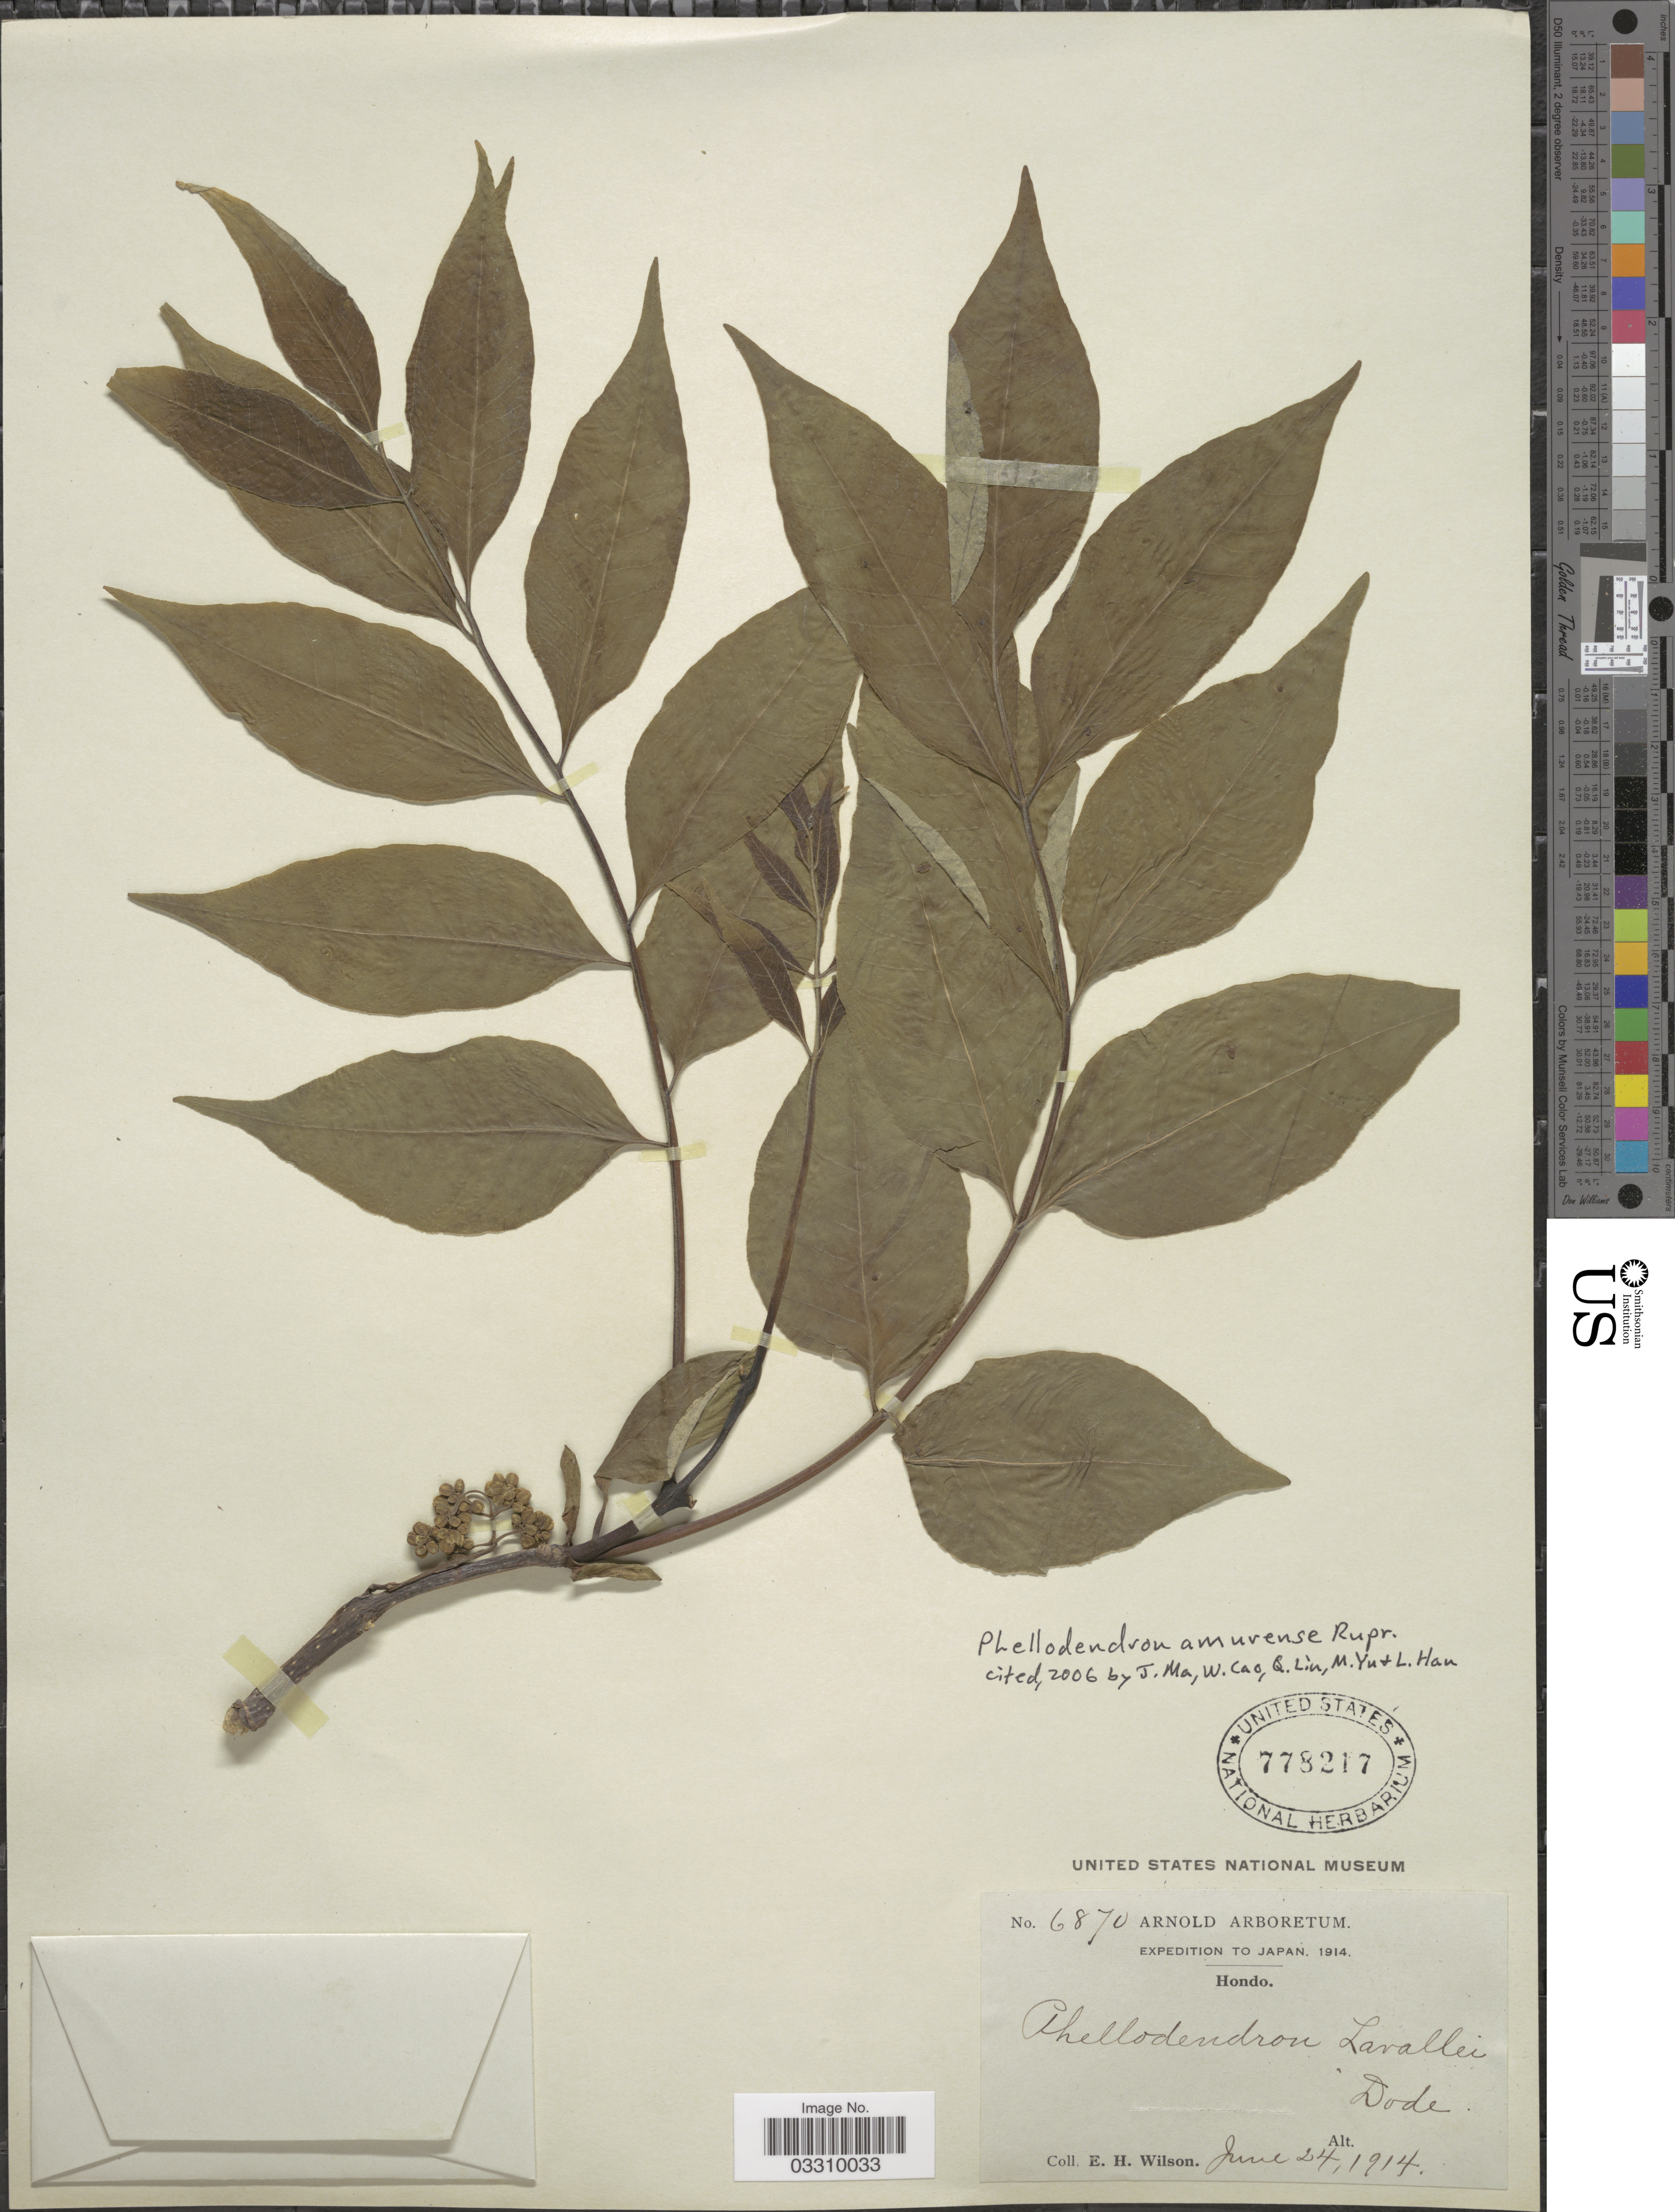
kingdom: Plantae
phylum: Tracheophyta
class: Magnoliopsida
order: Sapindales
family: Rutaceae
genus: Phellodendron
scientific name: Phellodendron amurense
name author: Rupr.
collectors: E. Wilson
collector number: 6870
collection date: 1914-06-24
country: Japan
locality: Hondo.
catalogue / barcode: US 778217